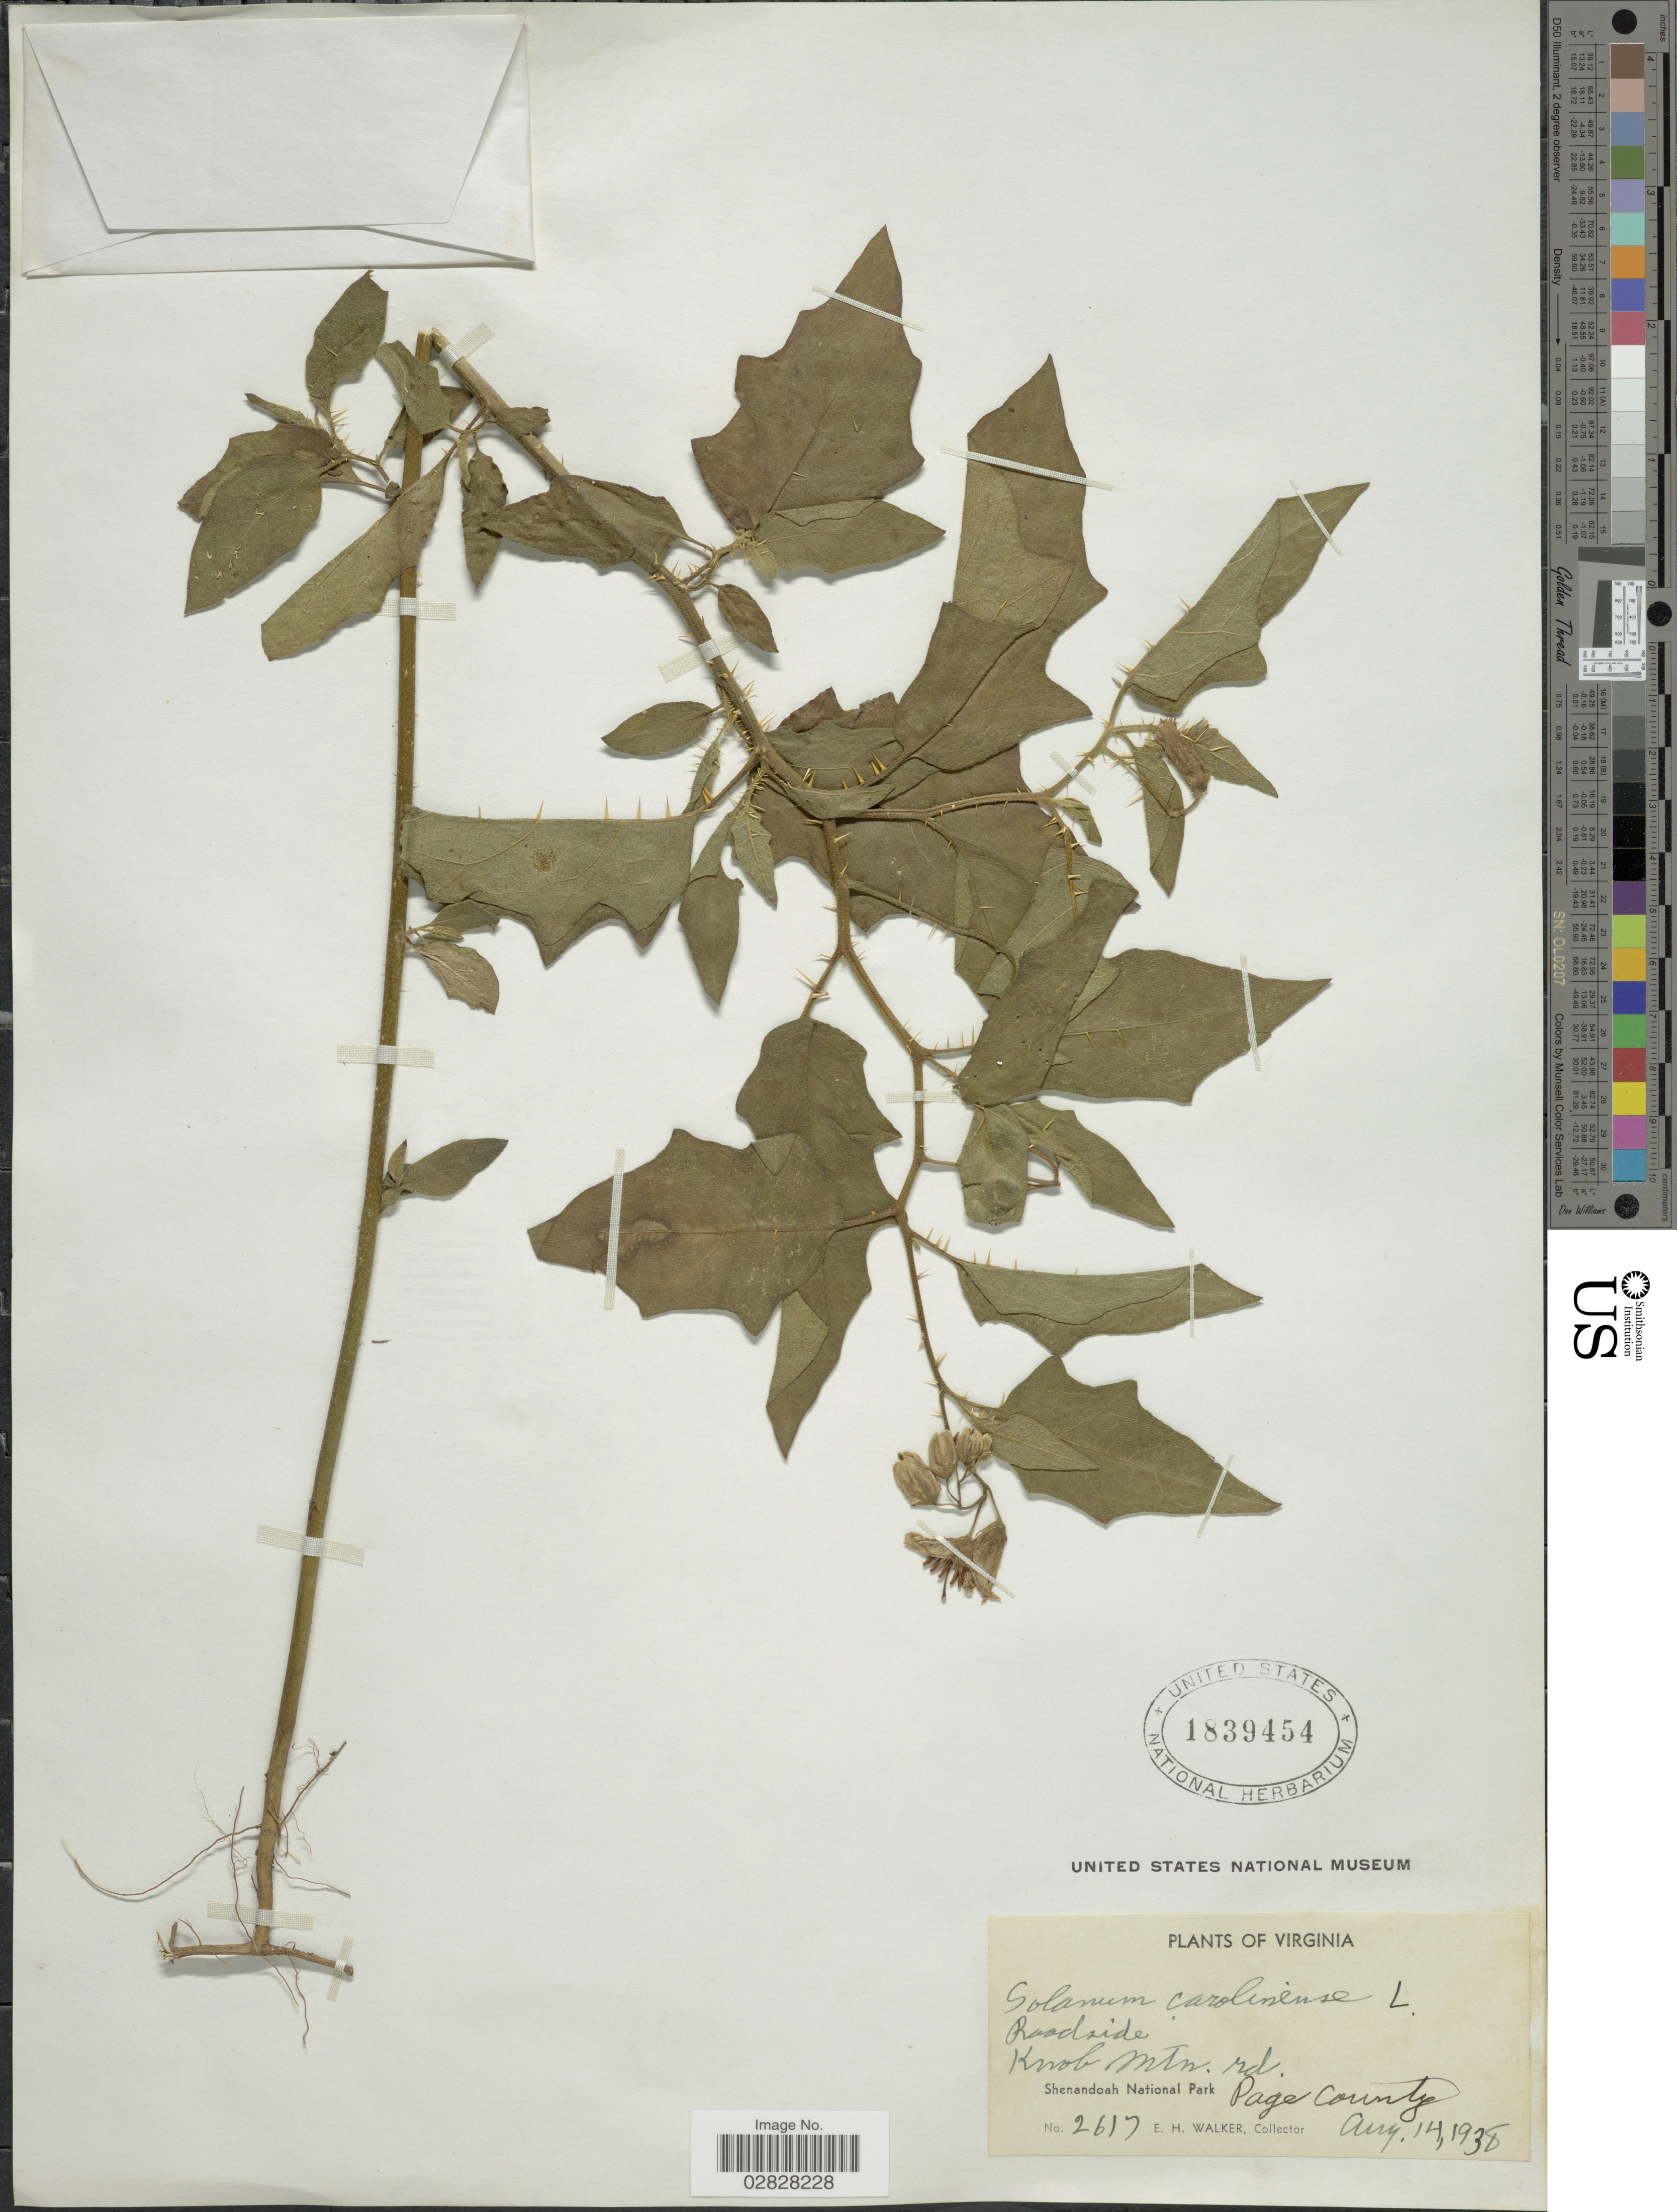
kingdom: Plantae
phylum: Tracheophyta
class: Magnoliopsida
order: Solanales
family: Solanaceae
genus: Solanum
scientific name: Solanum carolinense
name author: L.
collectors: E. H. Walker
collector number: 2617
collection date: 1938-08-14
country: United States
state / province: Virginia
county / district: Page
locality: Roadside. Knob Mtn. rd. Shenandoah National Park. Page County.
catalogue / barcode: US 1839454